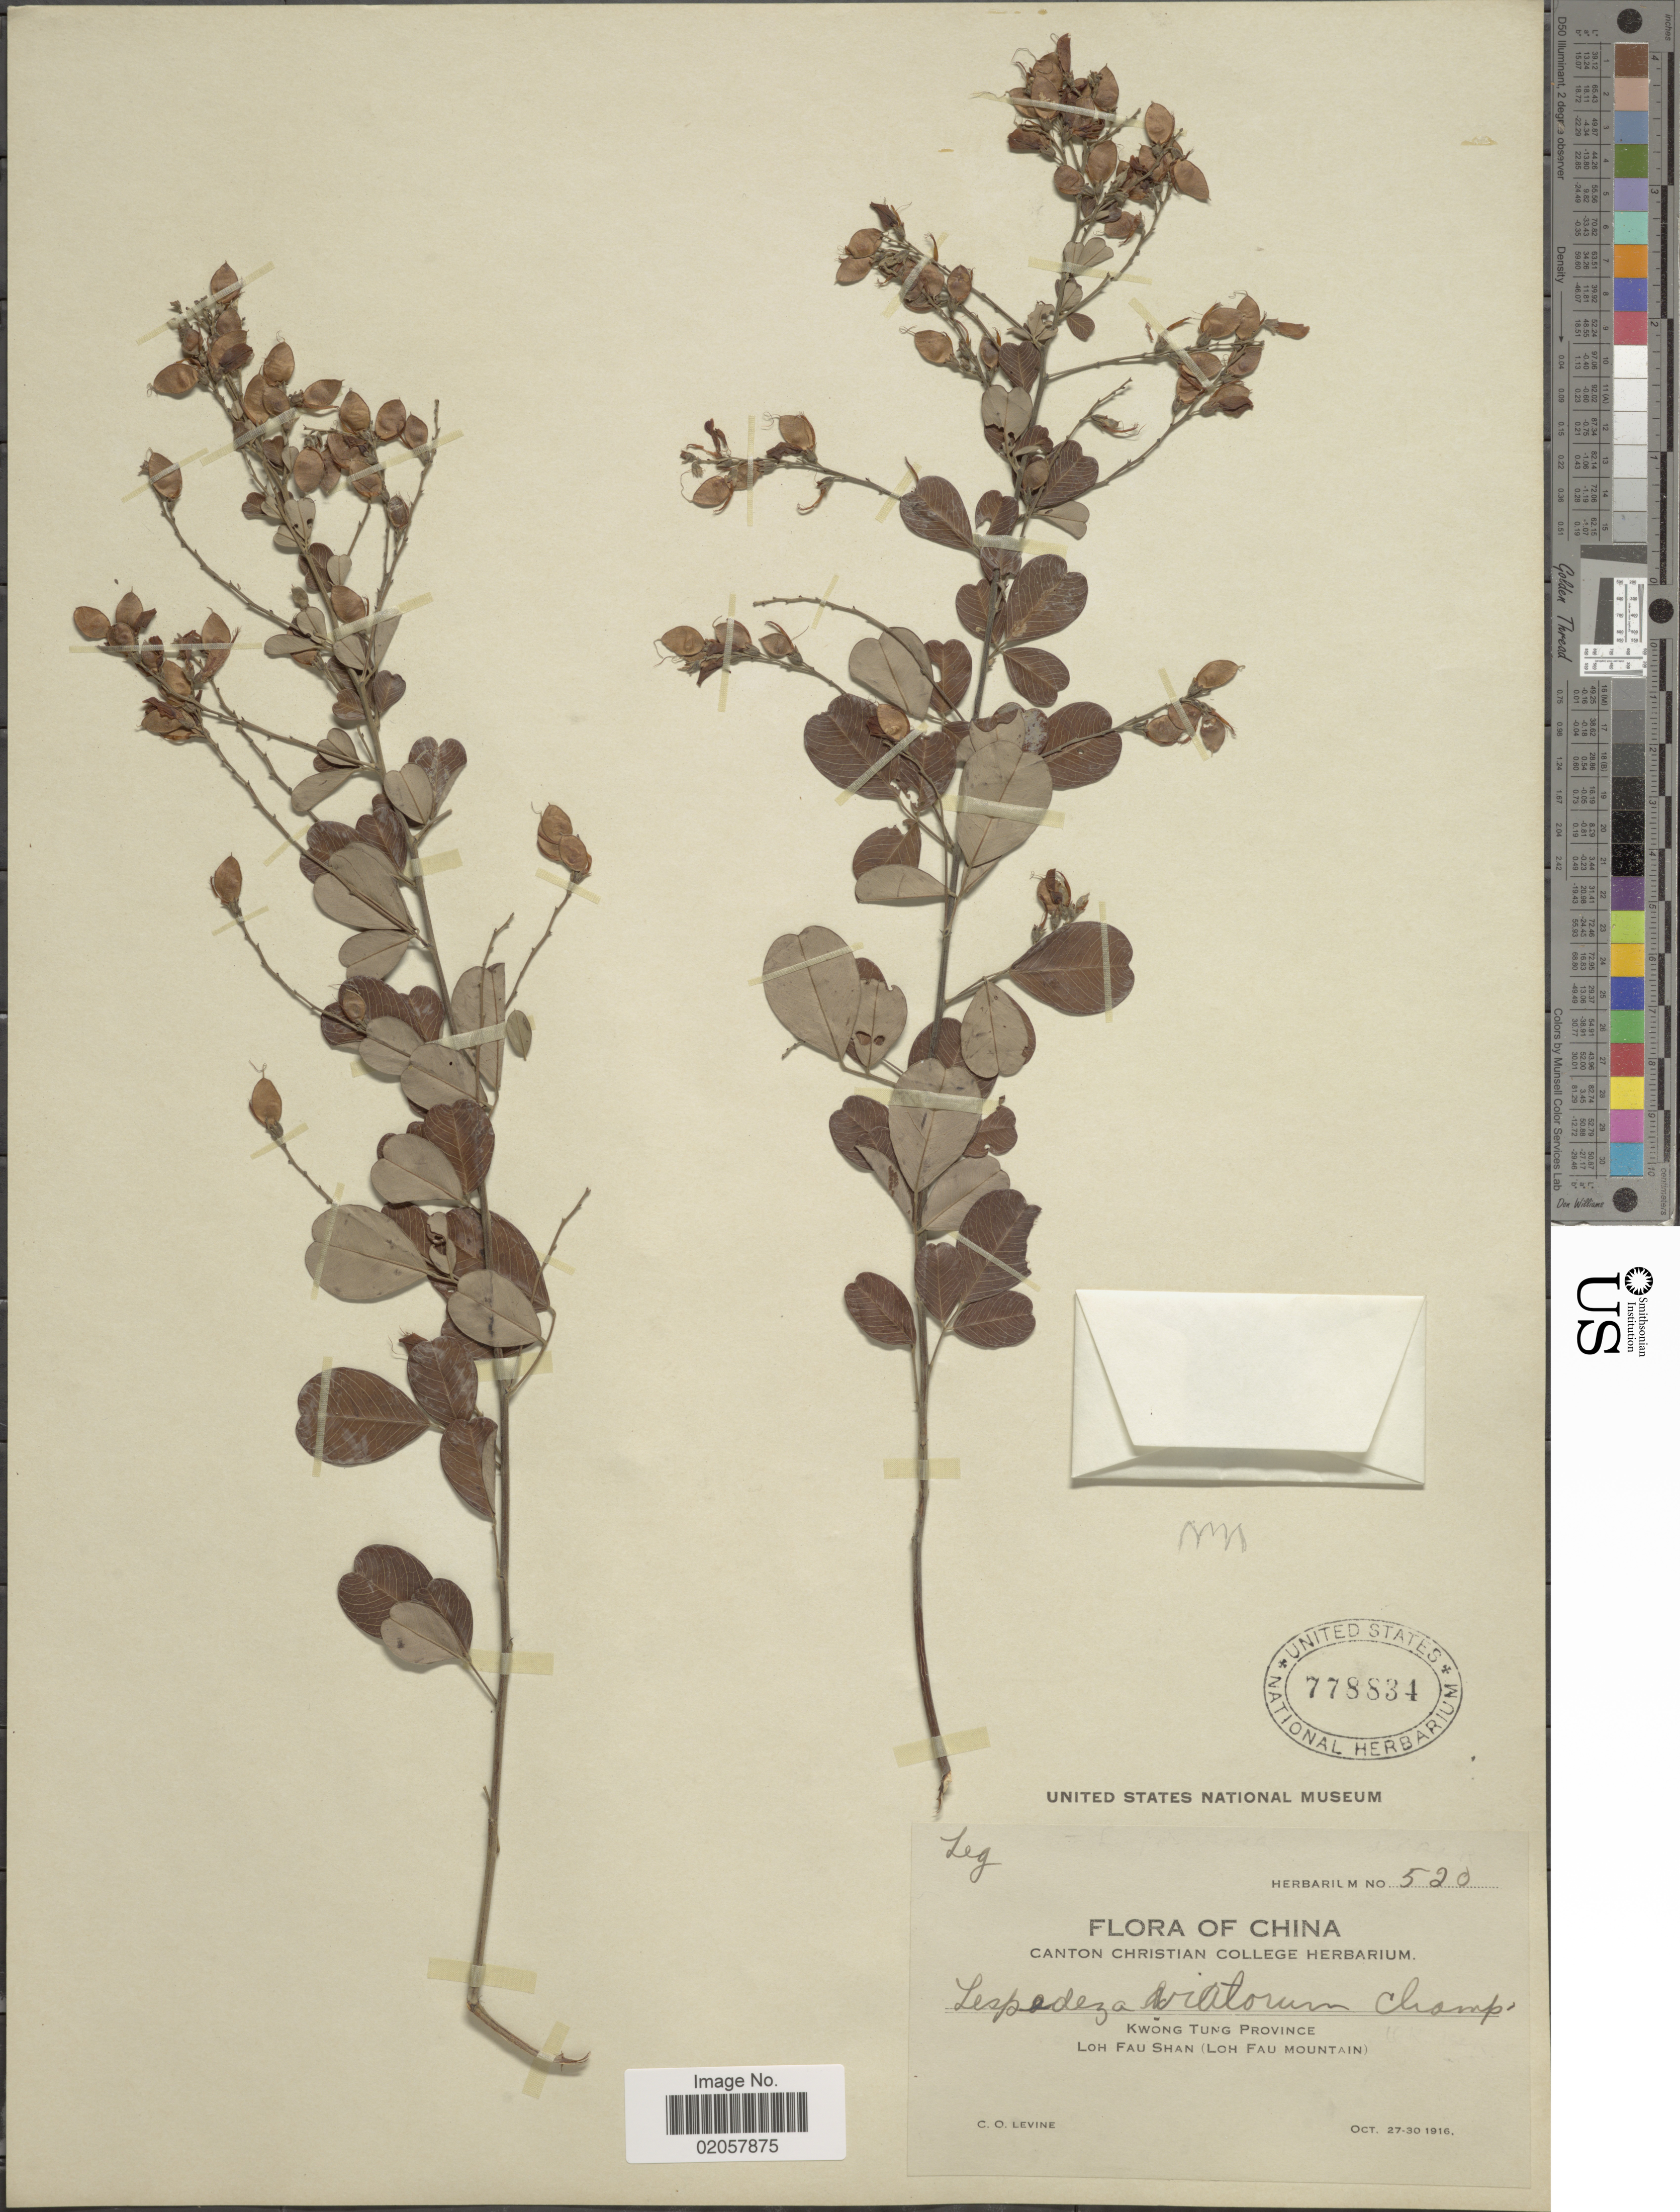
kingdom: Plantae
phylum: Tracheophyta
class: Magnoliopsida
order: Fabales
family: Fabaceae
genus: Lespedeza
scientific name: Lespedeza thunbergii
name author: (DC.) Nakai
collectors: C. O. Levine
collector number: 520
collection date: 1916-10-27/1916-10-30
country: China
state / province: Guangdong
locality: Kwong Tung Province, Loh Fau Shan (Loh Fau Mountain)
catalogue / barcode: US 778834